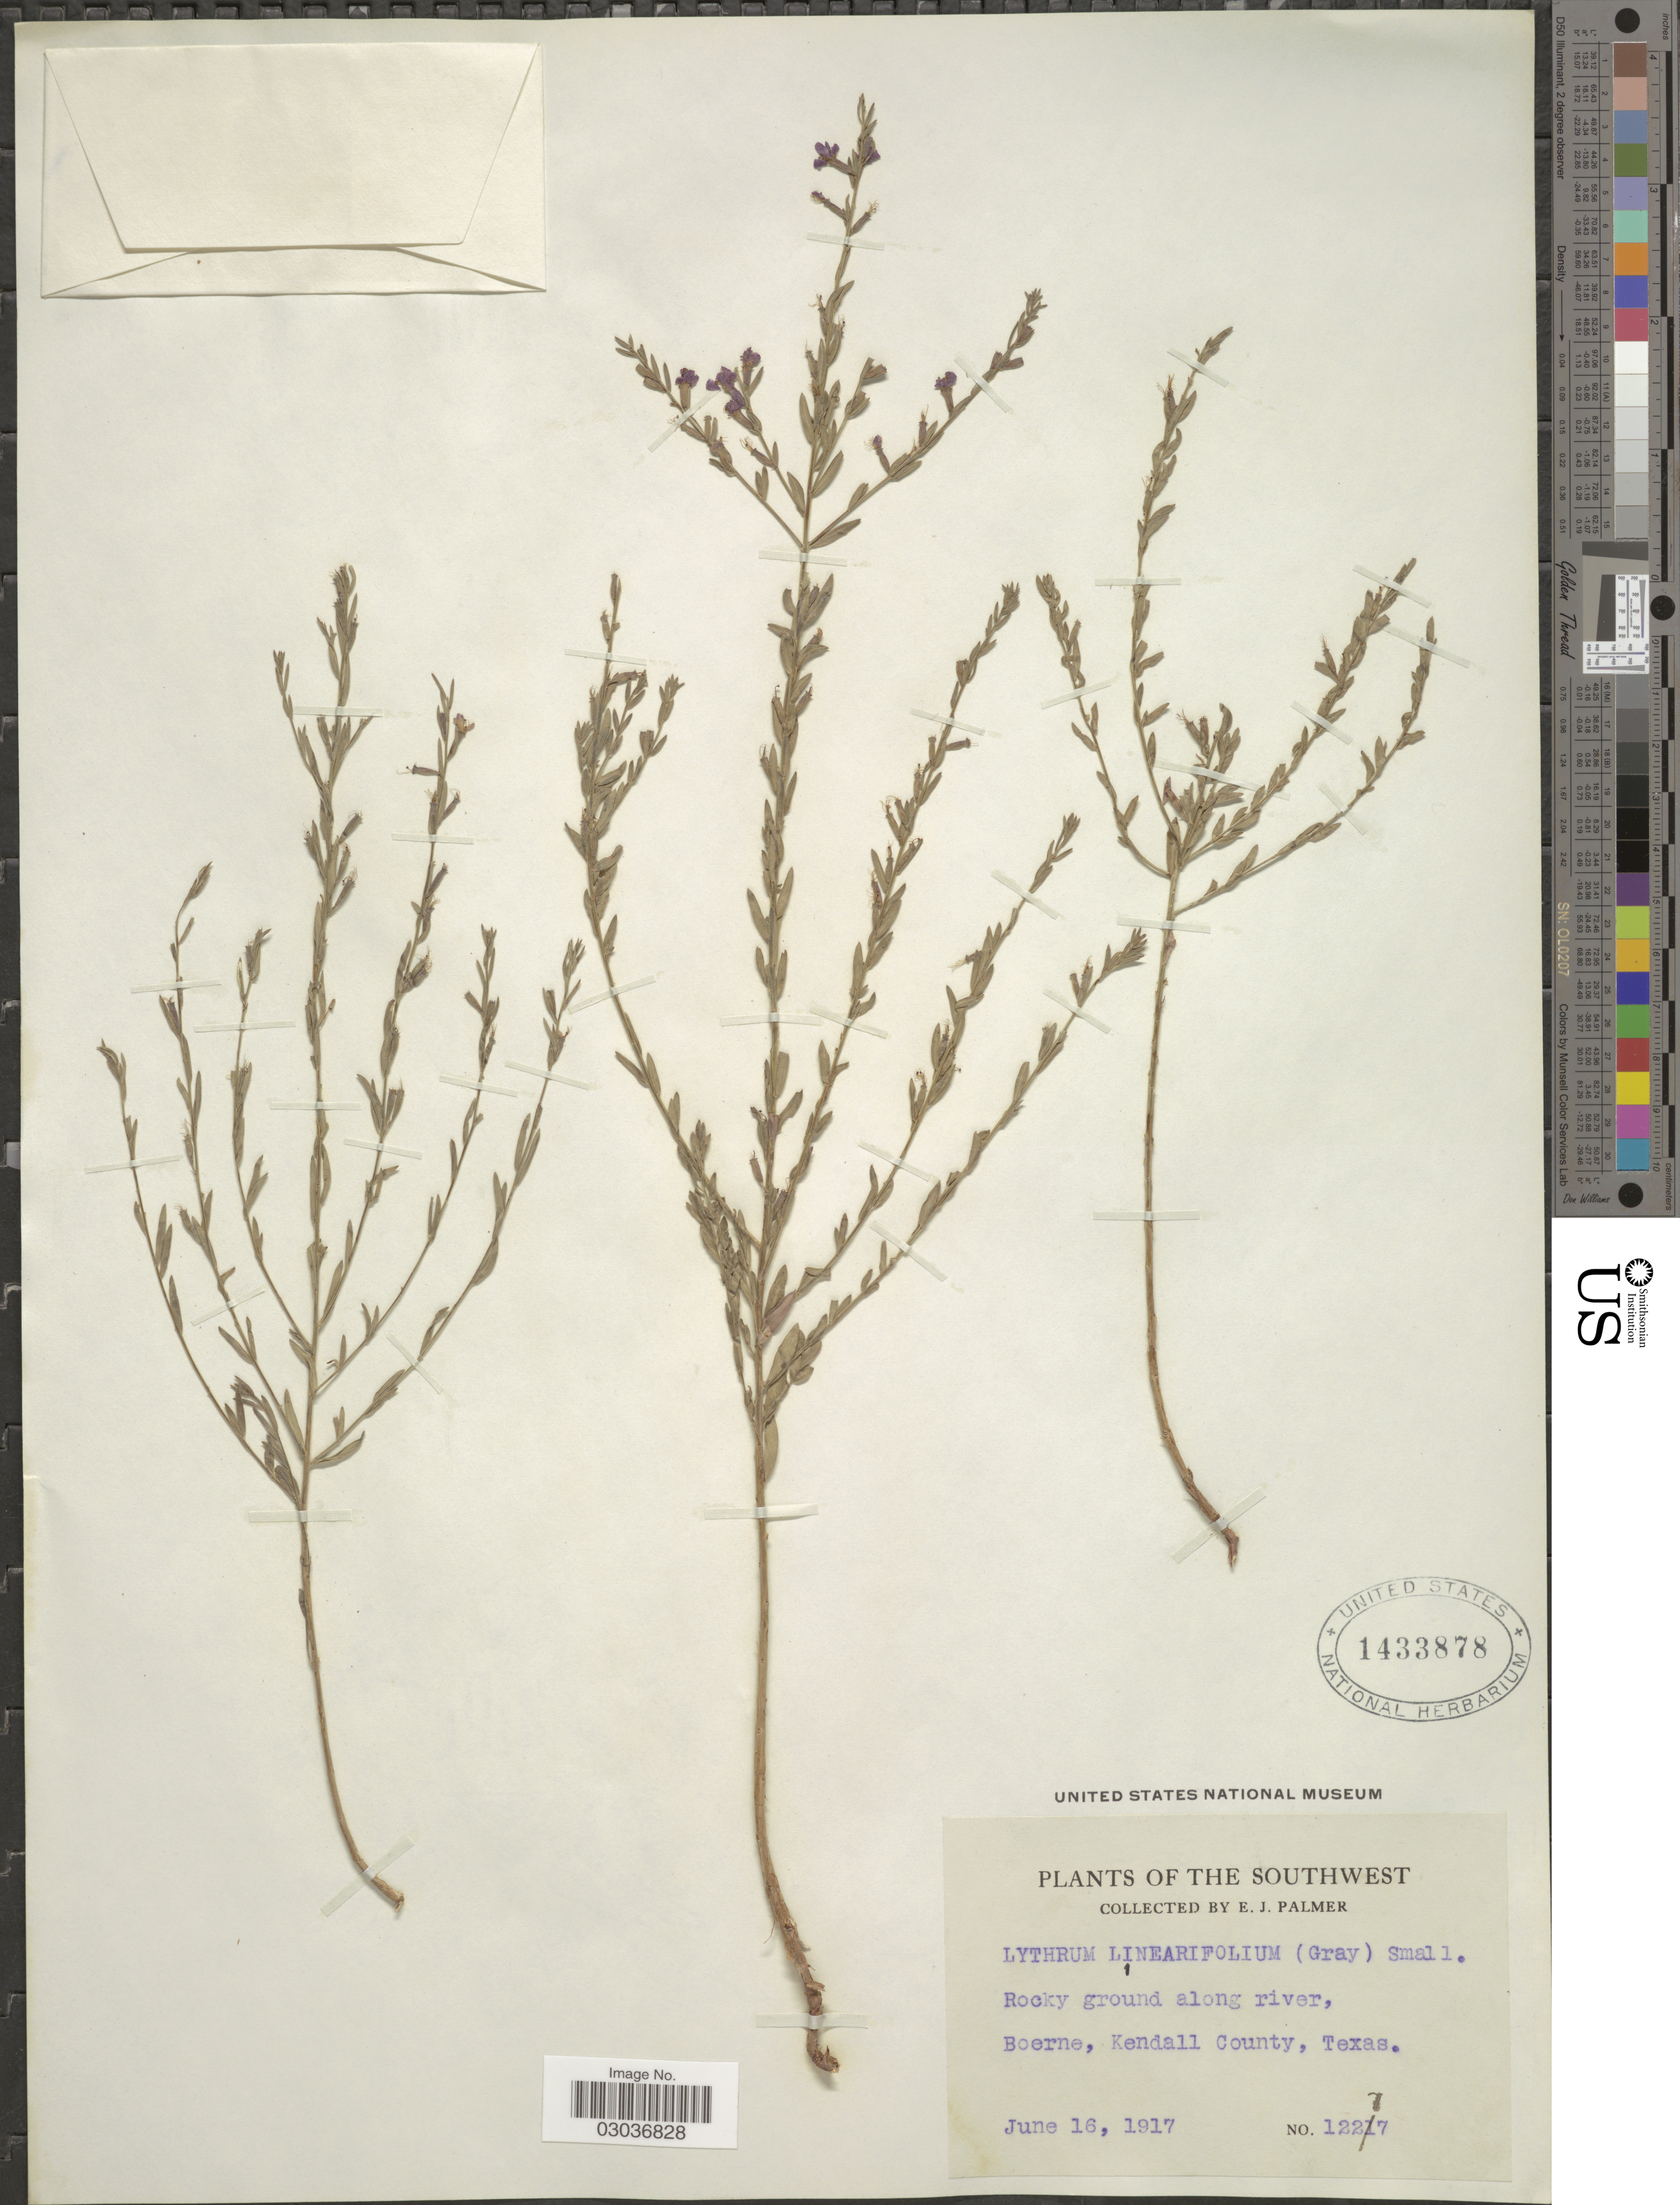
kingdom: Plantae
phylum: Tracheophyta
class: Magnoliopsida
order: Myrtales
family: Lythraceae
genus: Lythrum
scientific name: Lythrum californicum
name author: Torr. & A. Gray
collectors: E. J. Palmer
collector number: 12277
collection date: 1917-06-16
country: United States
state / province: Texas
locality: The Southwest. Rocky ground along river, Boerne, Kendall County.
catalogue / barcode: US 1433878